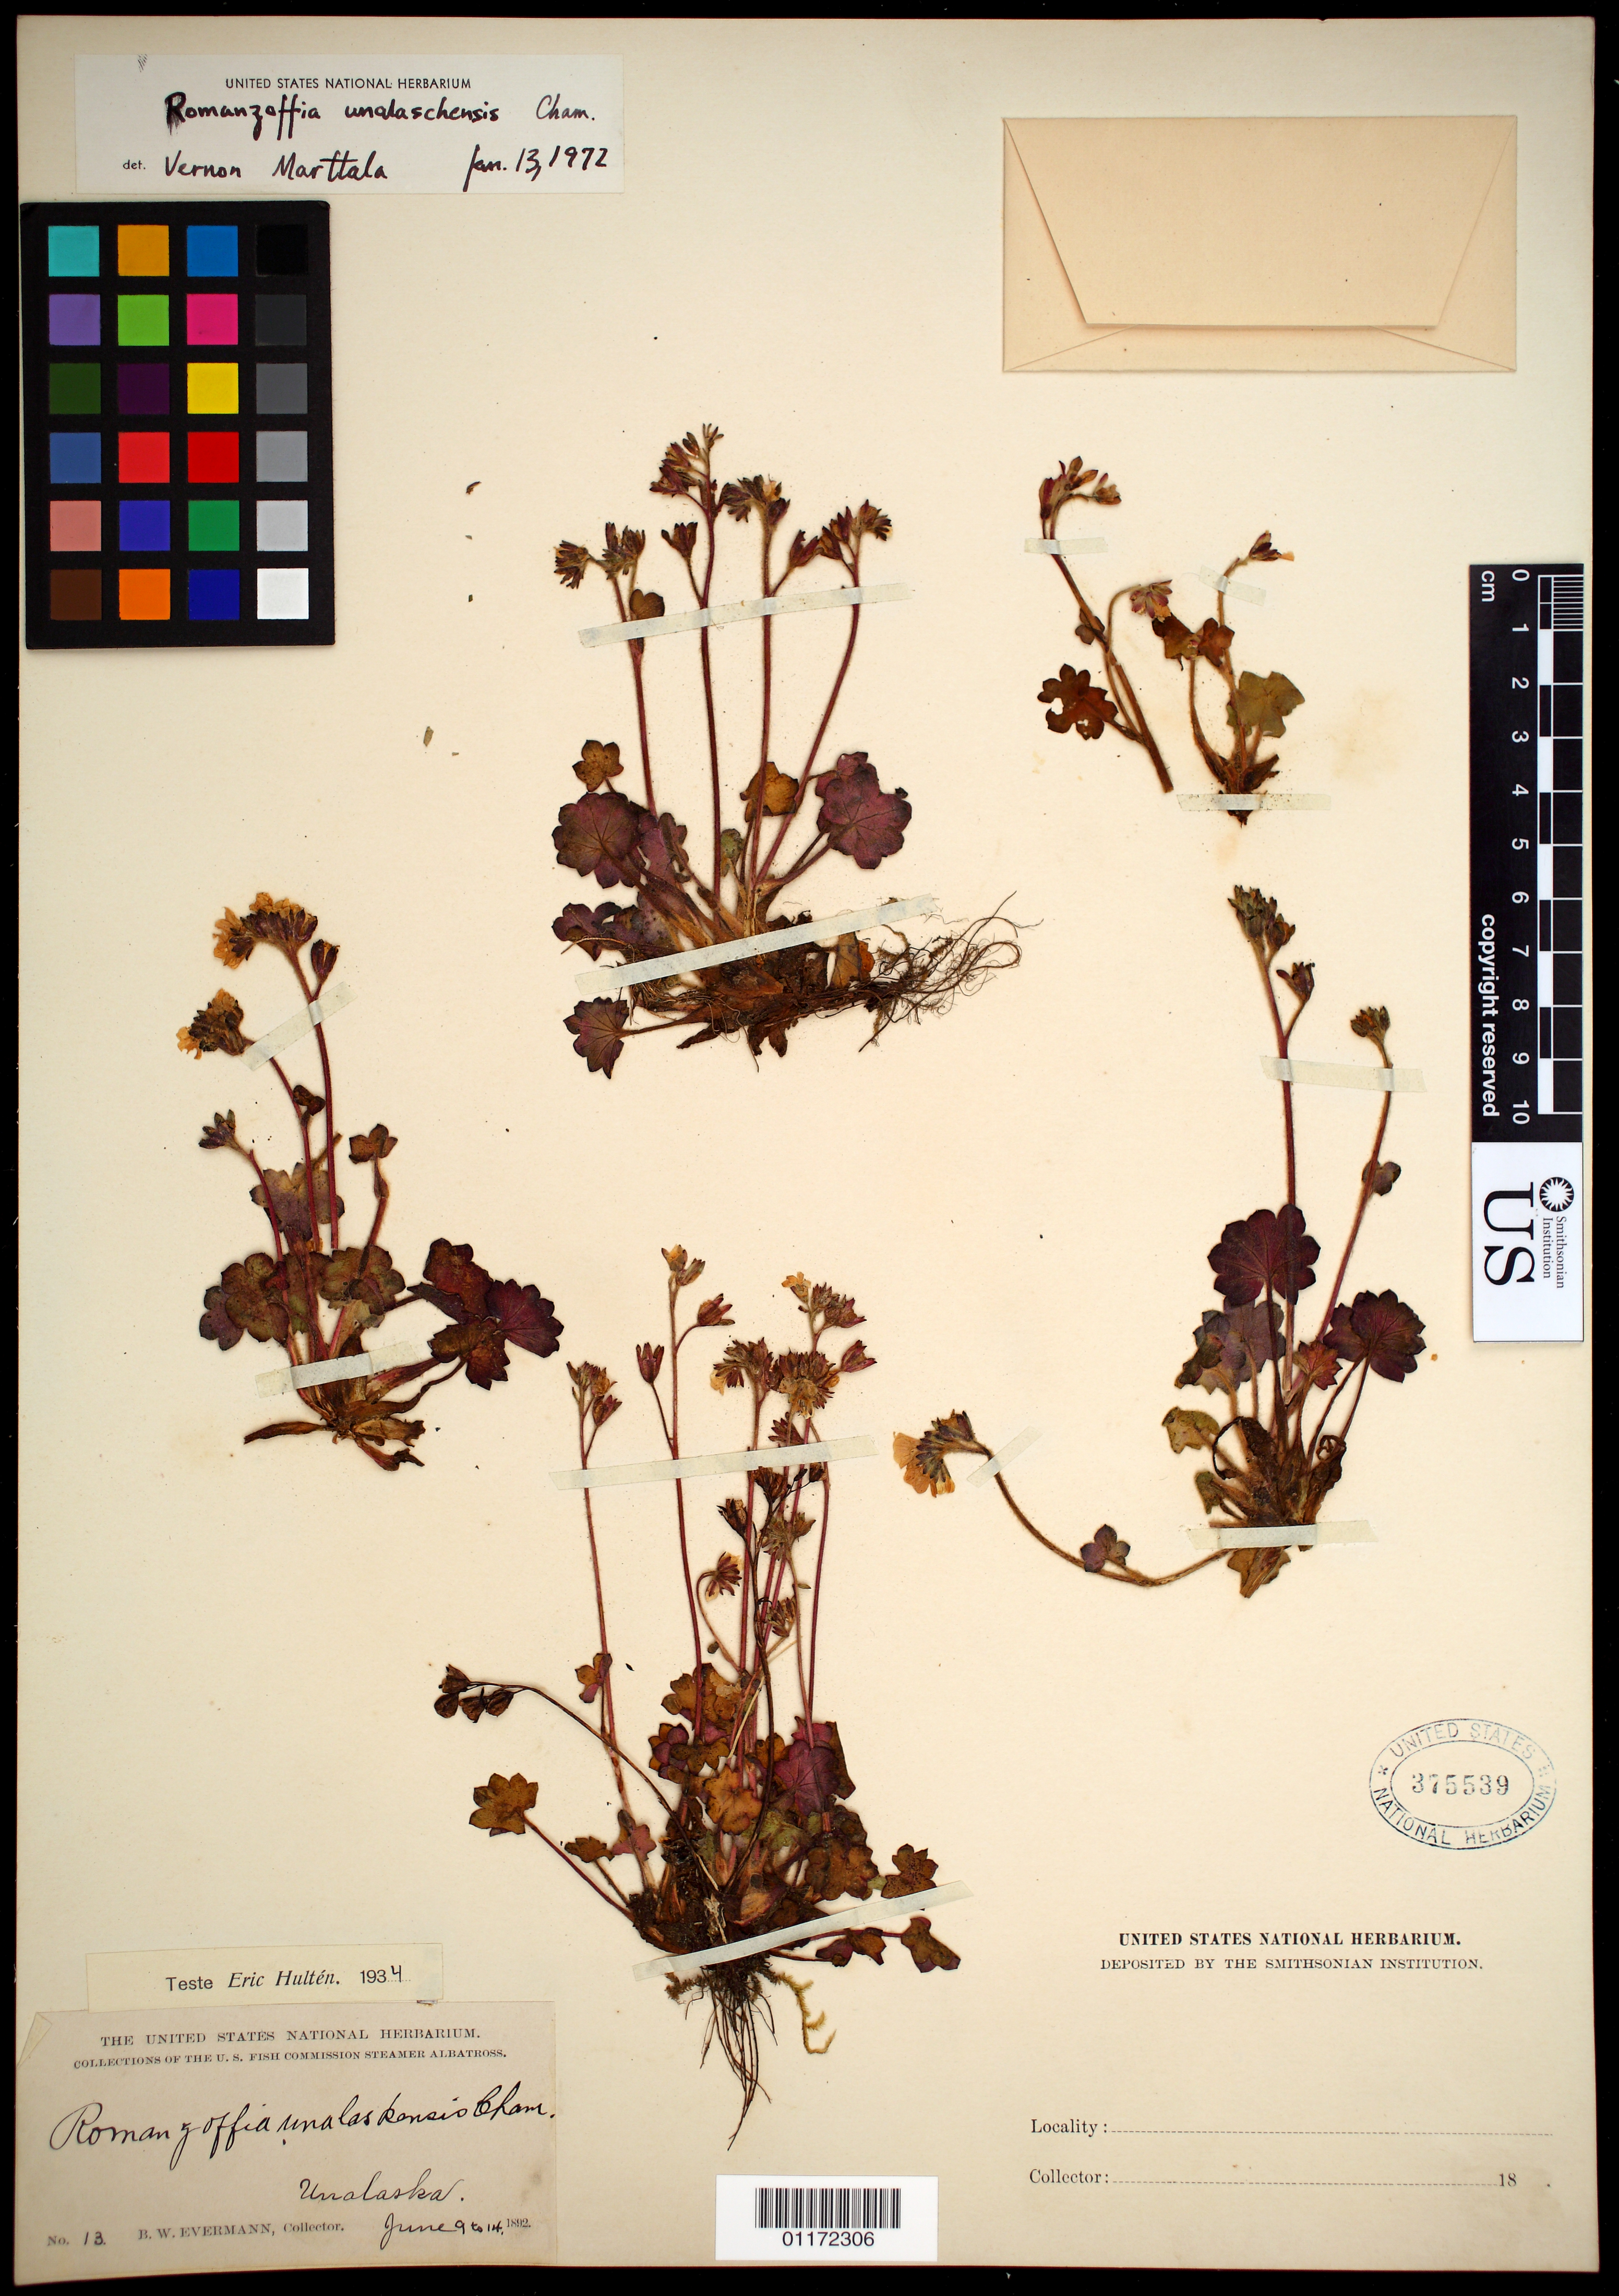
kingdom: Plantae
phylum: Tracheophyta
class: Magnoliopsida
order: Boraginales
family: Hydrophyllaceae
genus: Romanzoffia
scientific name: Romanzoffia unalaschcensis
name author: Cham.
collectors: B. W. Evermann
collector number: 13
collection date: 1892-06-09/1892-06-14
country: United States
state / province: Alaska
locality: Unalaska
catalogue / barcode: US 375539